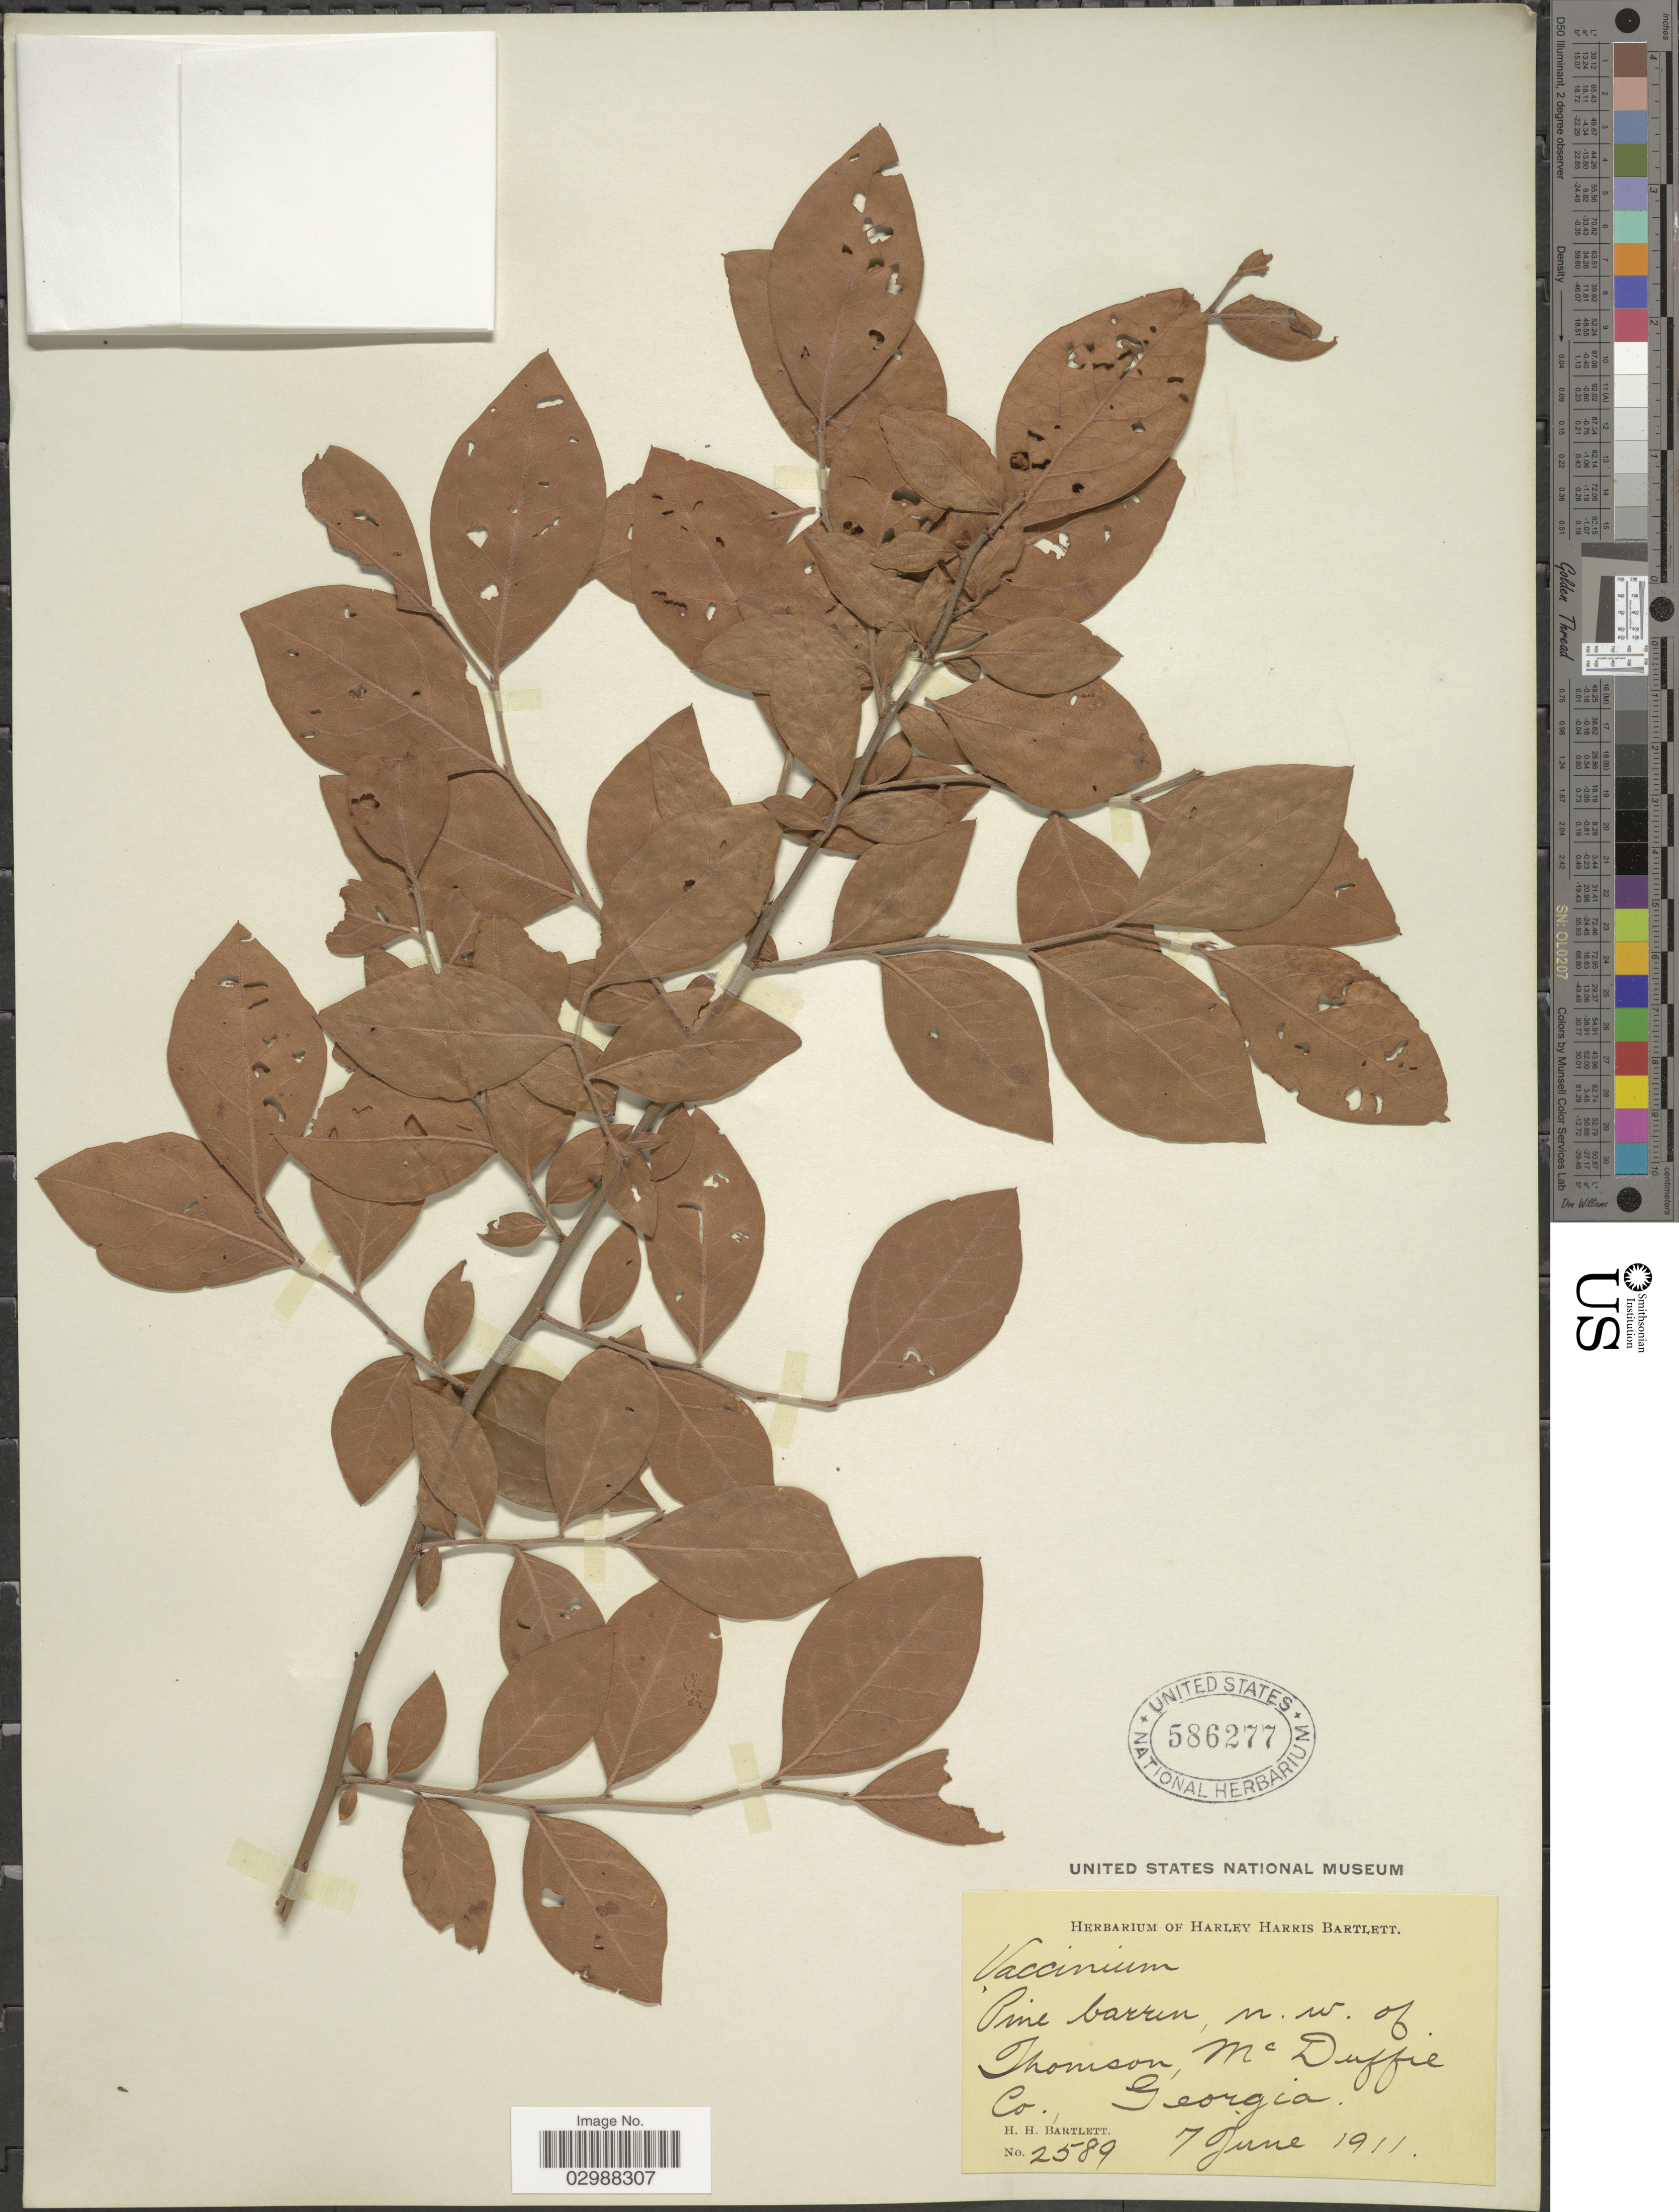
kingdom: Plantae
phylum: Tracheophyta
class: Magnoliopsida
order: Ericales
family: Ericaceae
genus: Vaccinium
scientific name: Vaccinium fuscatum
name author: Aiton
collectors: H. H. Bartlett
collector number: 2589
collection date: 1911-06-07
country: United States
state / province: Georgia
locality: Pine barren, n.w. of Thomson, Mc Duffie Co.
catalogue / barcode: US 586277